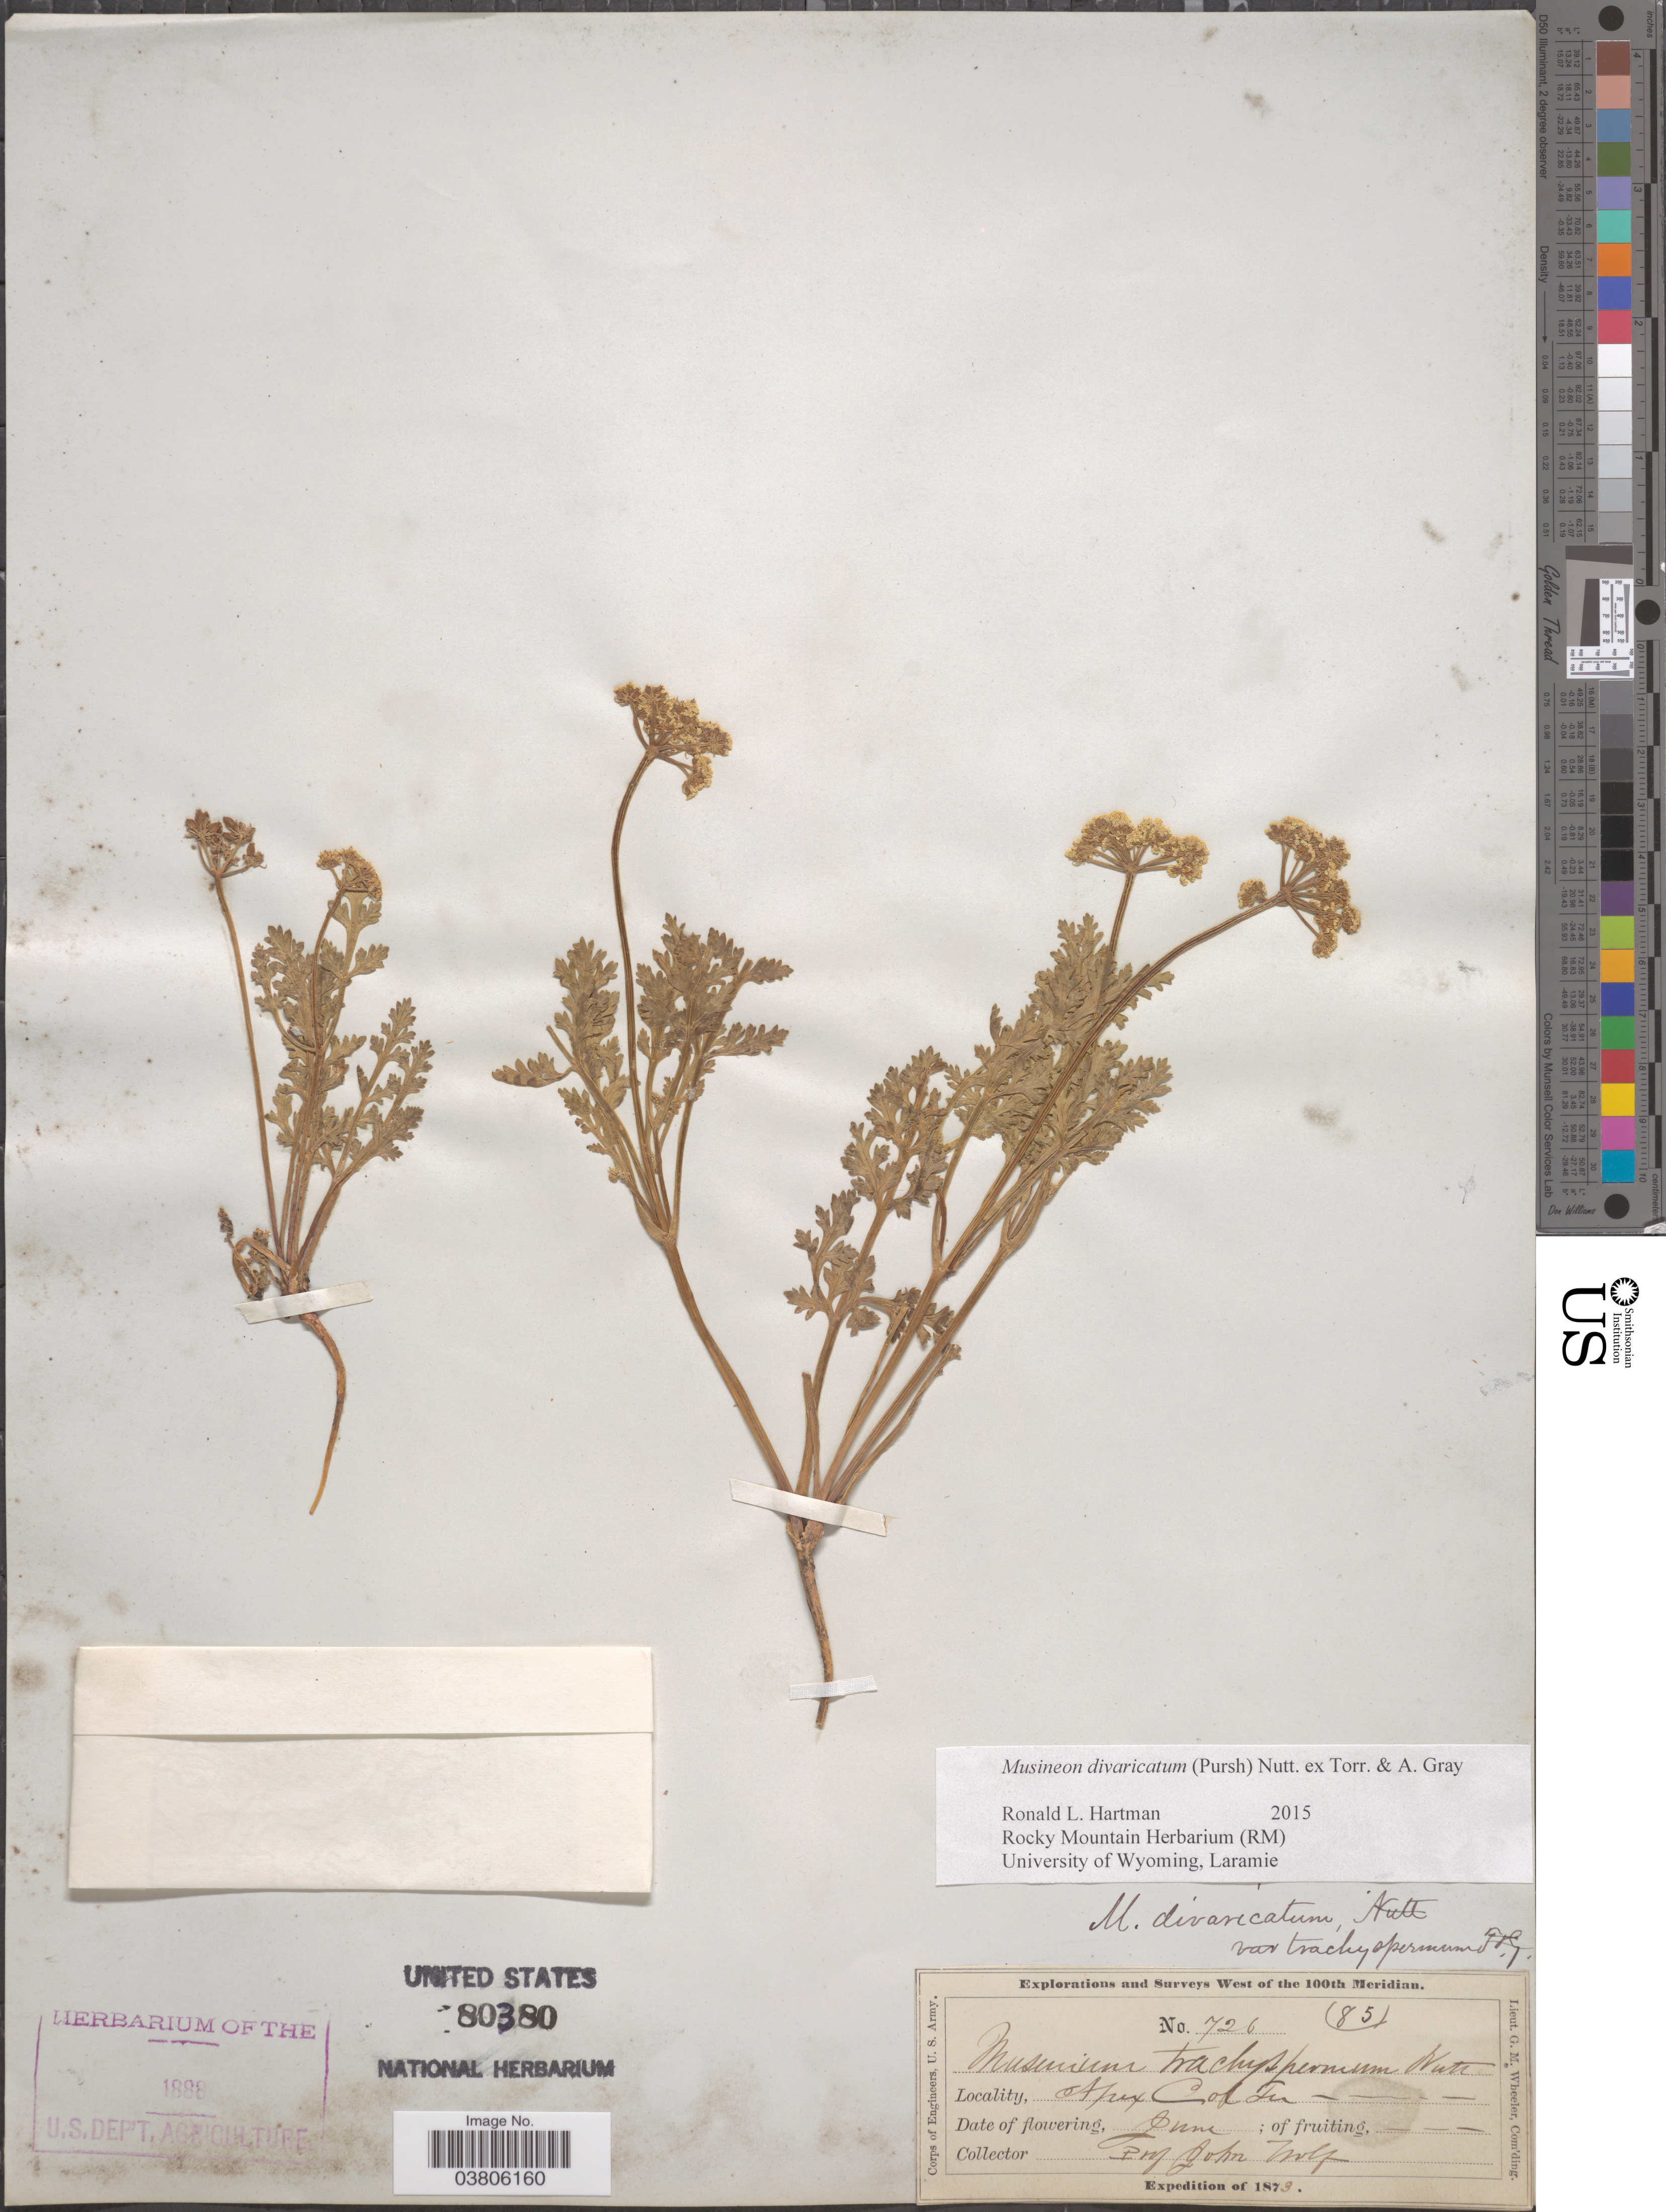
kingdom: Plantae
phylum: Tracheophyta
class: Magnoliopsida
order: Apiales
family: Apiaceae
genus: Musineon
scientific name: Musineon divaricatum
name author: (Pursh) Nutt.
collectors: J. Wolf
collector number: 726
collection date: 1873-06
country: United States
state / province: Colorado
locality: Apex Col Ter.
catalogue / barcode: US 80380